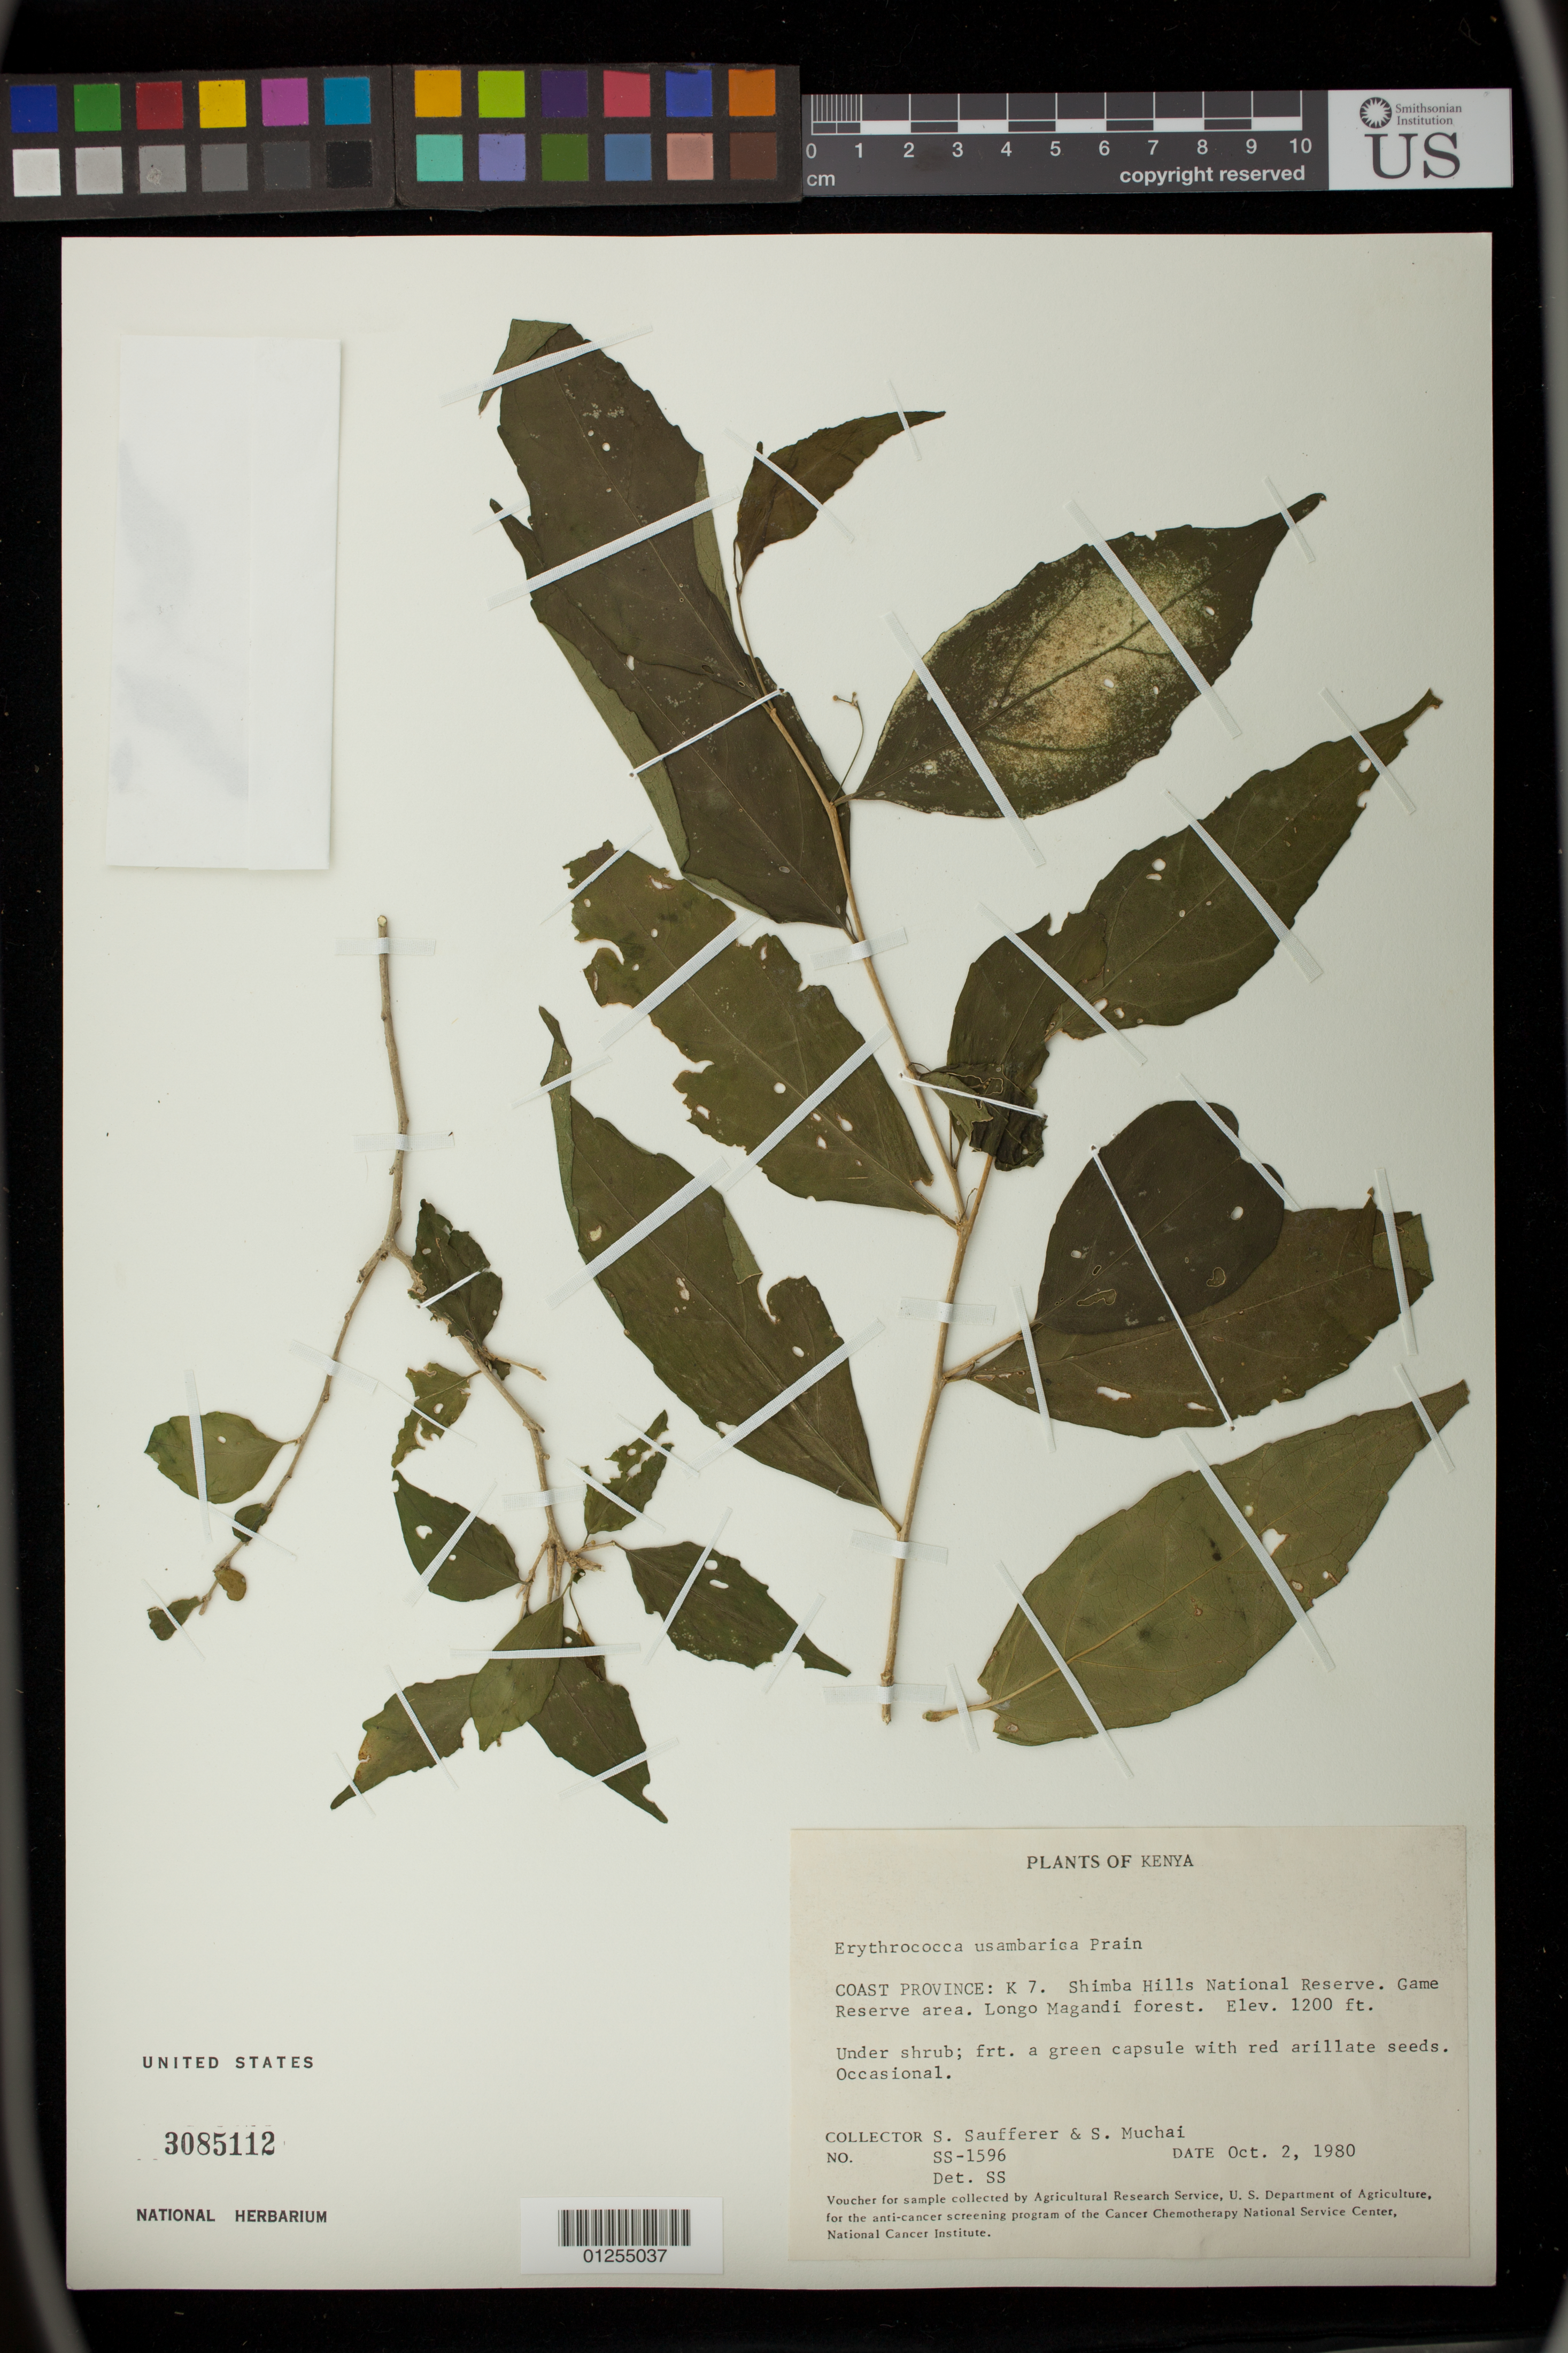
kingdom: Plantae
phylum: Tracheophyta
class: Magnoliopsida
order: Malpighiales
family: Euphorbiaceae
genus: Erythrococca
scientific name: Erythrococca usambarica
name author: Prain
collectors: S. Saufferer & S. Muchai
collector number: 1596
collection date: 1980-10-02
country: Kenya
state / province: Kwale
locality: Shimba Hills National Reserve. Longo Magandi forest.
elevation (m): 366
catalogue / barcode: US 3085112